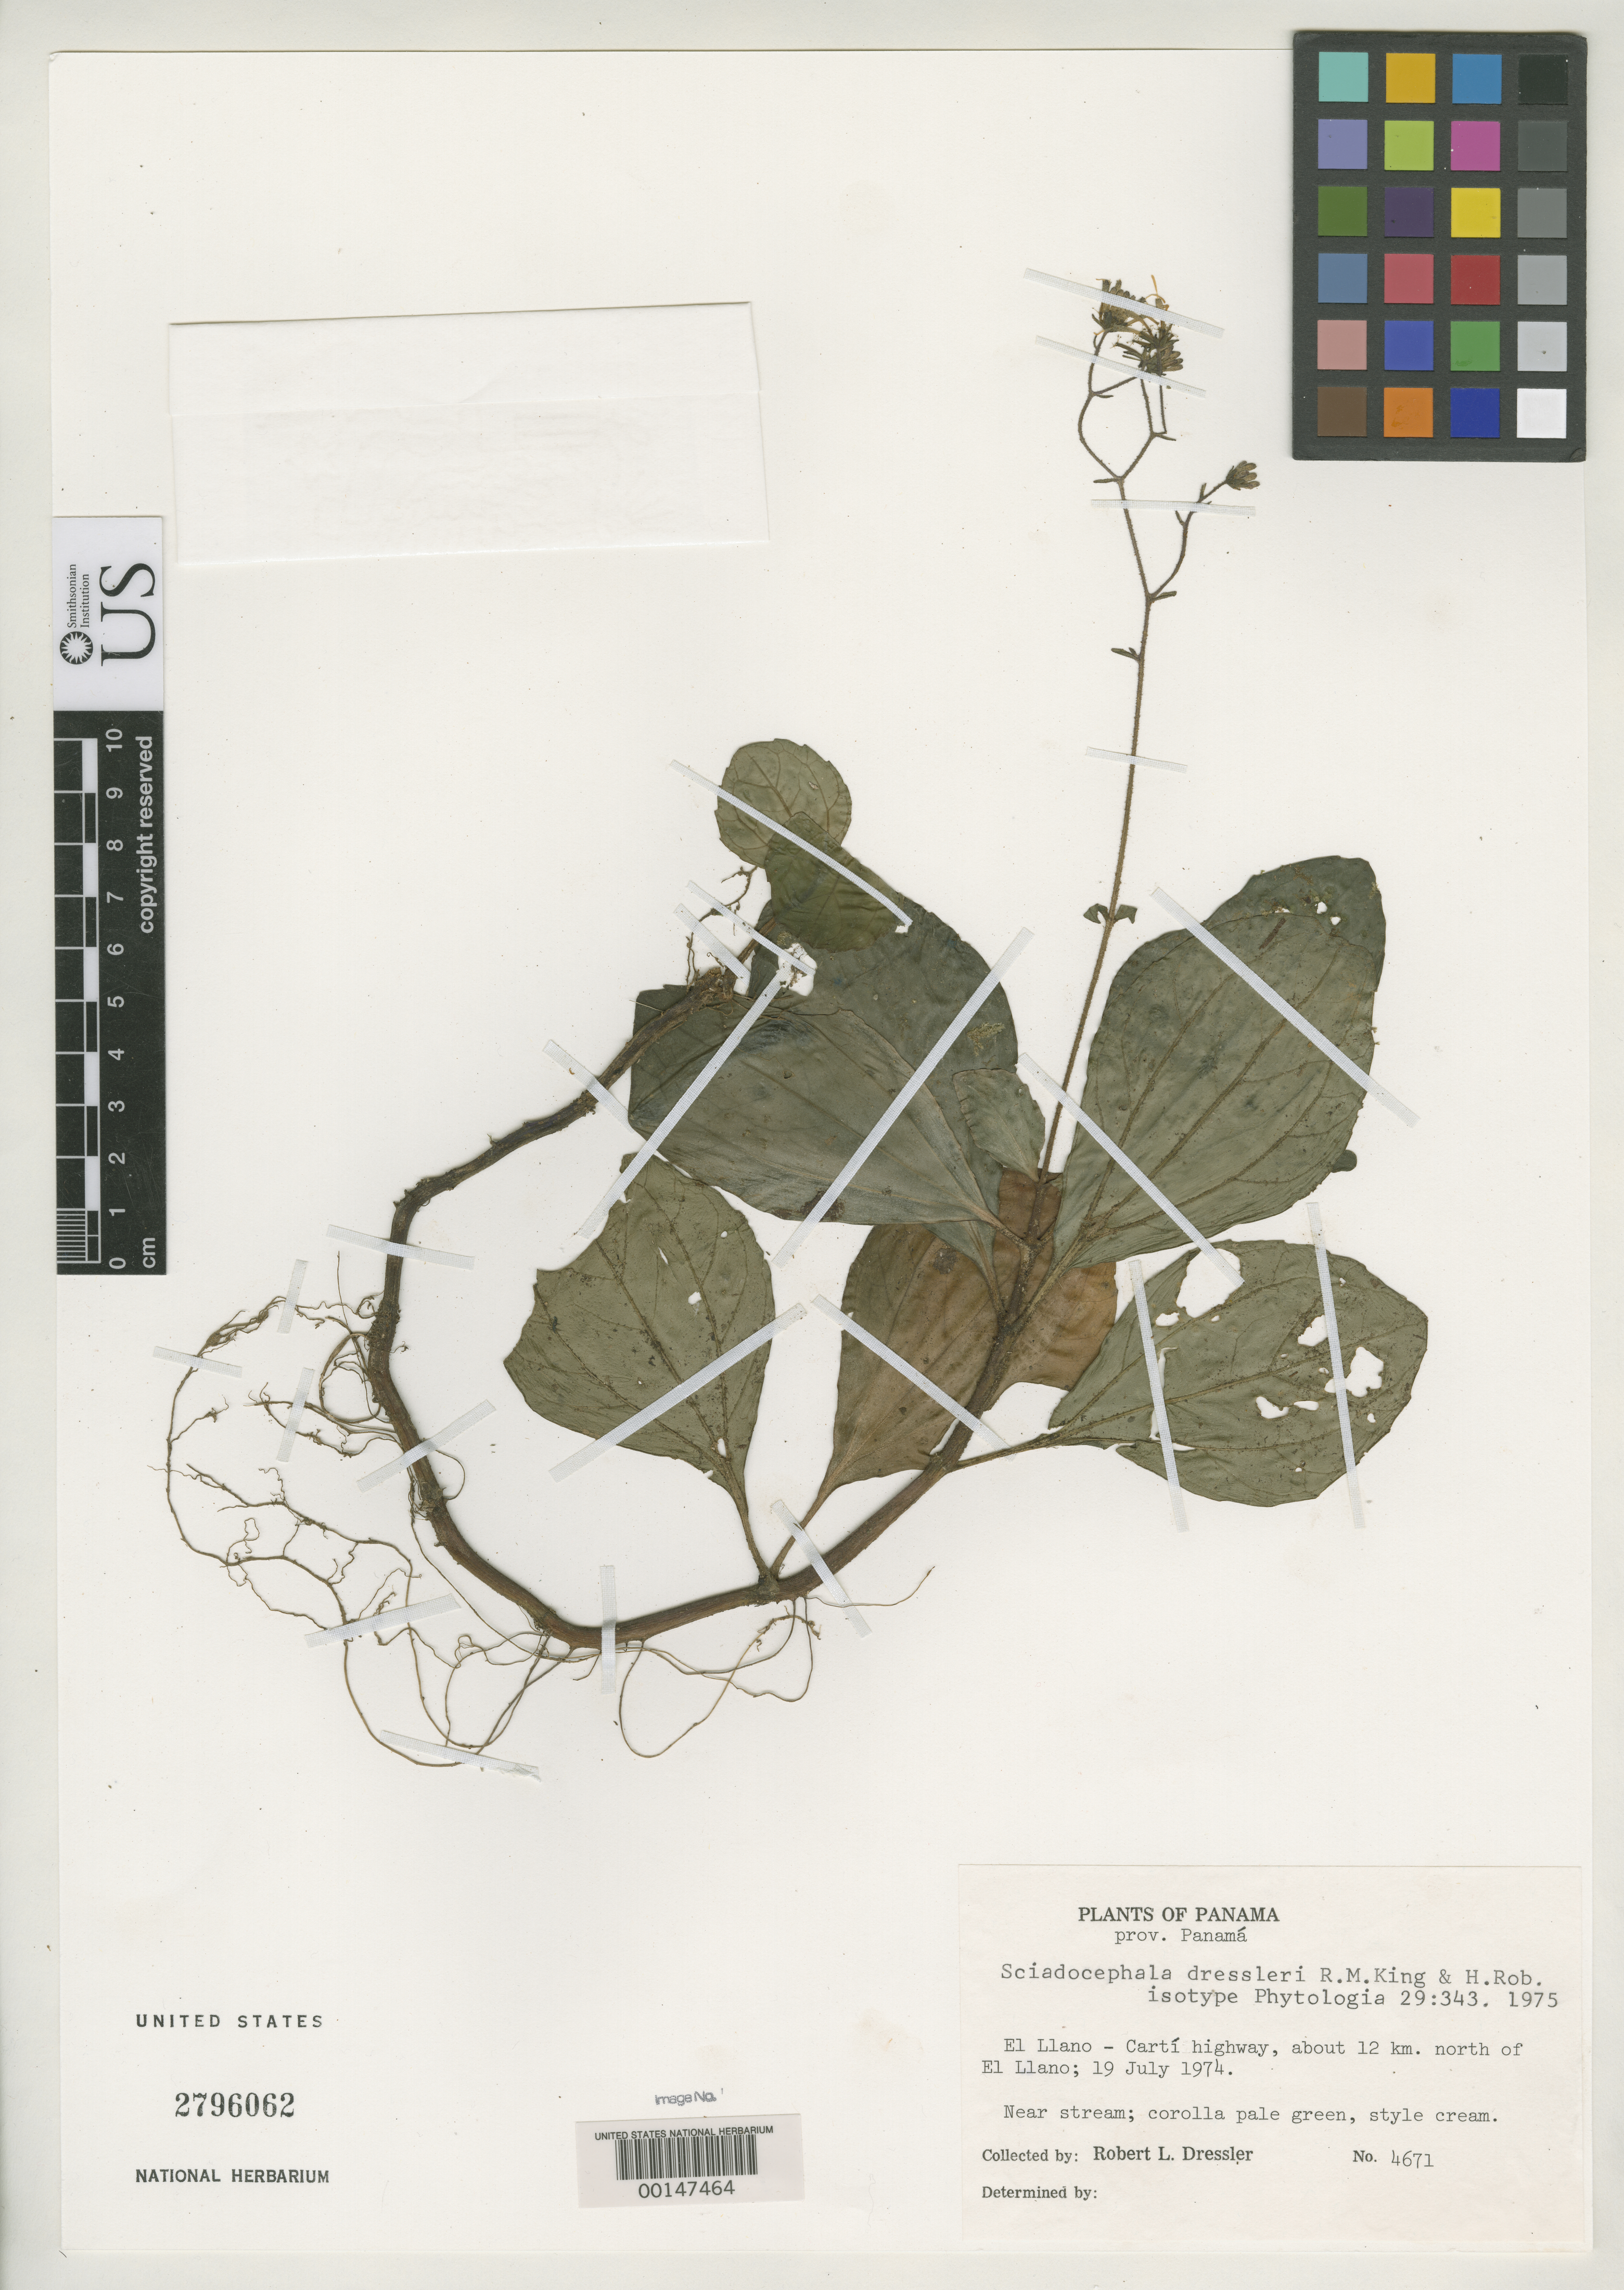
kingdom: Plantae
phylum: Tracheophyta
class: Magnoliopsida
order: Asterales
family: Asteraceae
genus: Sciadocephala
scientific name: Sciadocephala dressleri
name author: R.M. King & H. Rob.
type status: Isotype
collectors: R. Dressler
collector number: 4671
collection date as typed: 19 Jul 1974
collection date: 1974-07-19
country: Panama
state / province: Panamá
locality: El Lano, Carti Highway, 12 km. N of El Lano.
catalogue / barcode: US 2796062